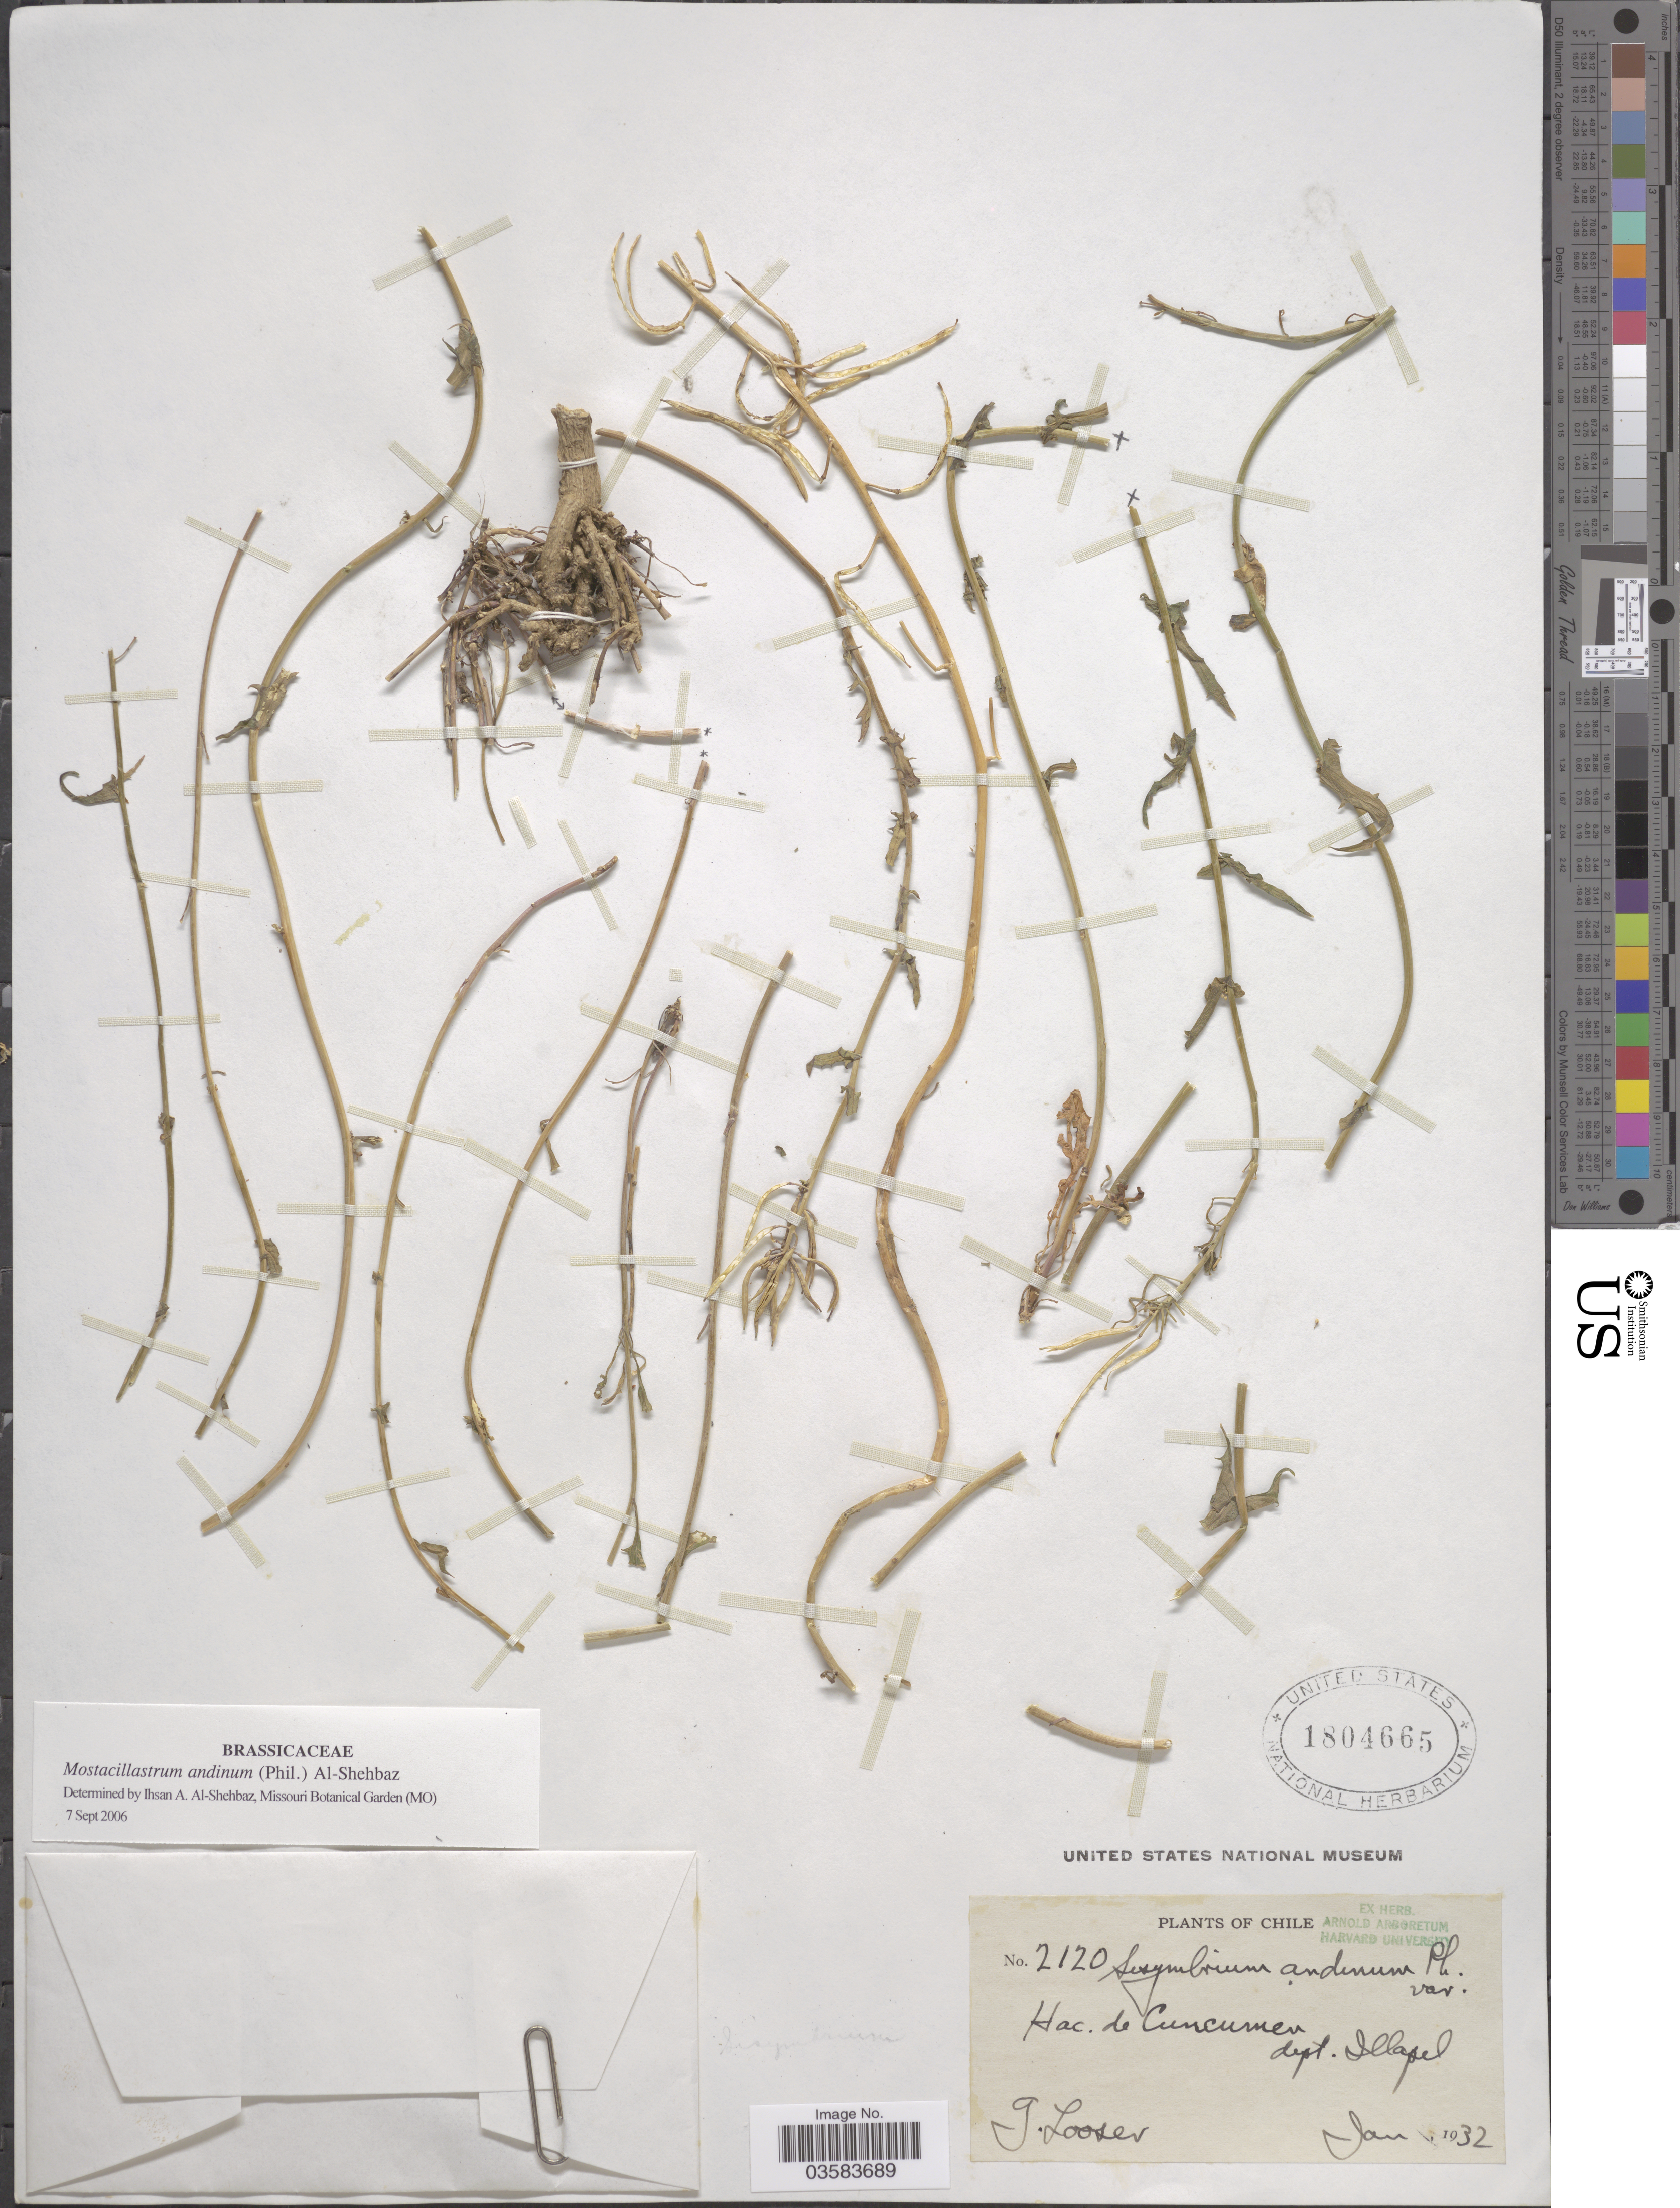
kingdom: Plantae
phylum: Tracheophyta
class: Magnoliopsida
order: Brassicales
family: Brassicaceae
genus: Mostacillastrum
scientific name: Mostacillastrum andinum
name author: (Phil.) Al-Shehbaz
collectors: G. Looser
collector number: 2120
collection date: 1932-01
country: Chile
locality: Hac. de Cuncumen dept. Illapel.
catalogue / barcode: US 1804665